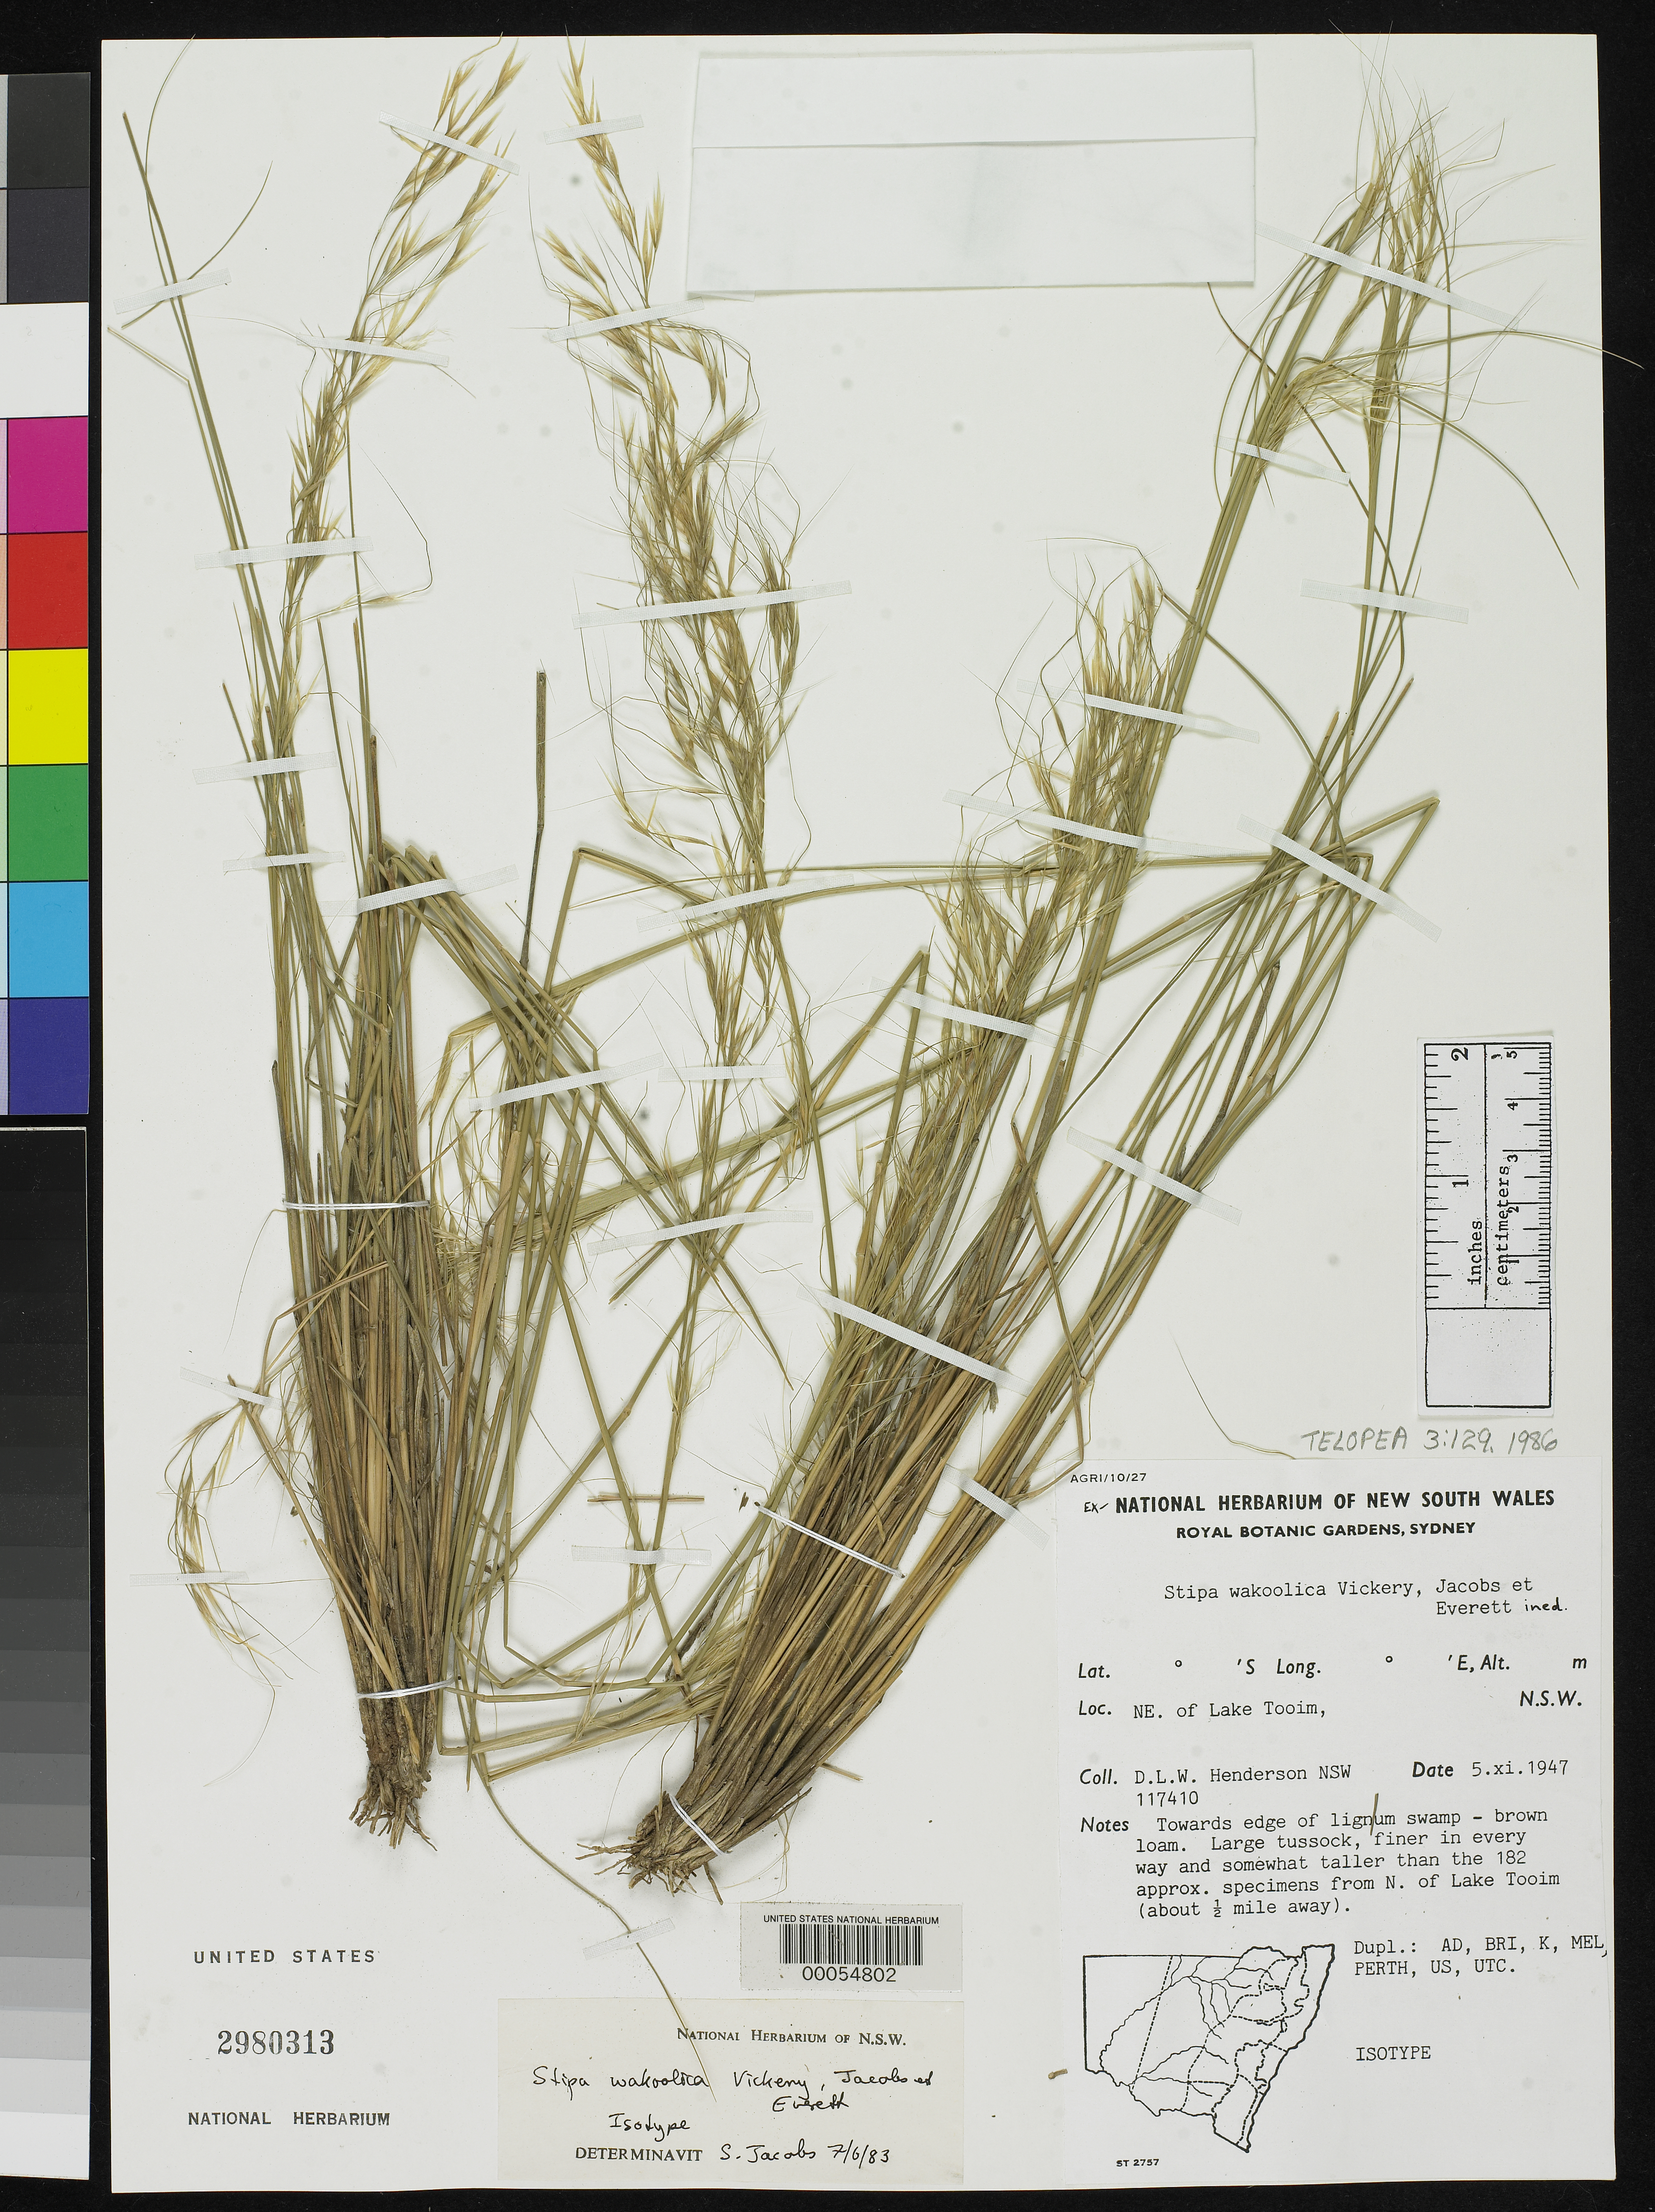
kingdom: Plantae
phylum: Tracheophyta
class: Liliopsida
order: Poales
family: Poaceae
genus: Stipa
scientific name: Stipa wakoolica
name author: Vickery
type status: Isotype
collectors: D. Henderson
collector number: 117410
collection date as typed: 05 Nov 1947 or 11 May 1947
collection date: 1947-05-11 or 1947-11-05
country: Australia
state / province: New South Wales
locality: NE of Lake Tooim, s western plains.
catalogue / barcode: US 2980313